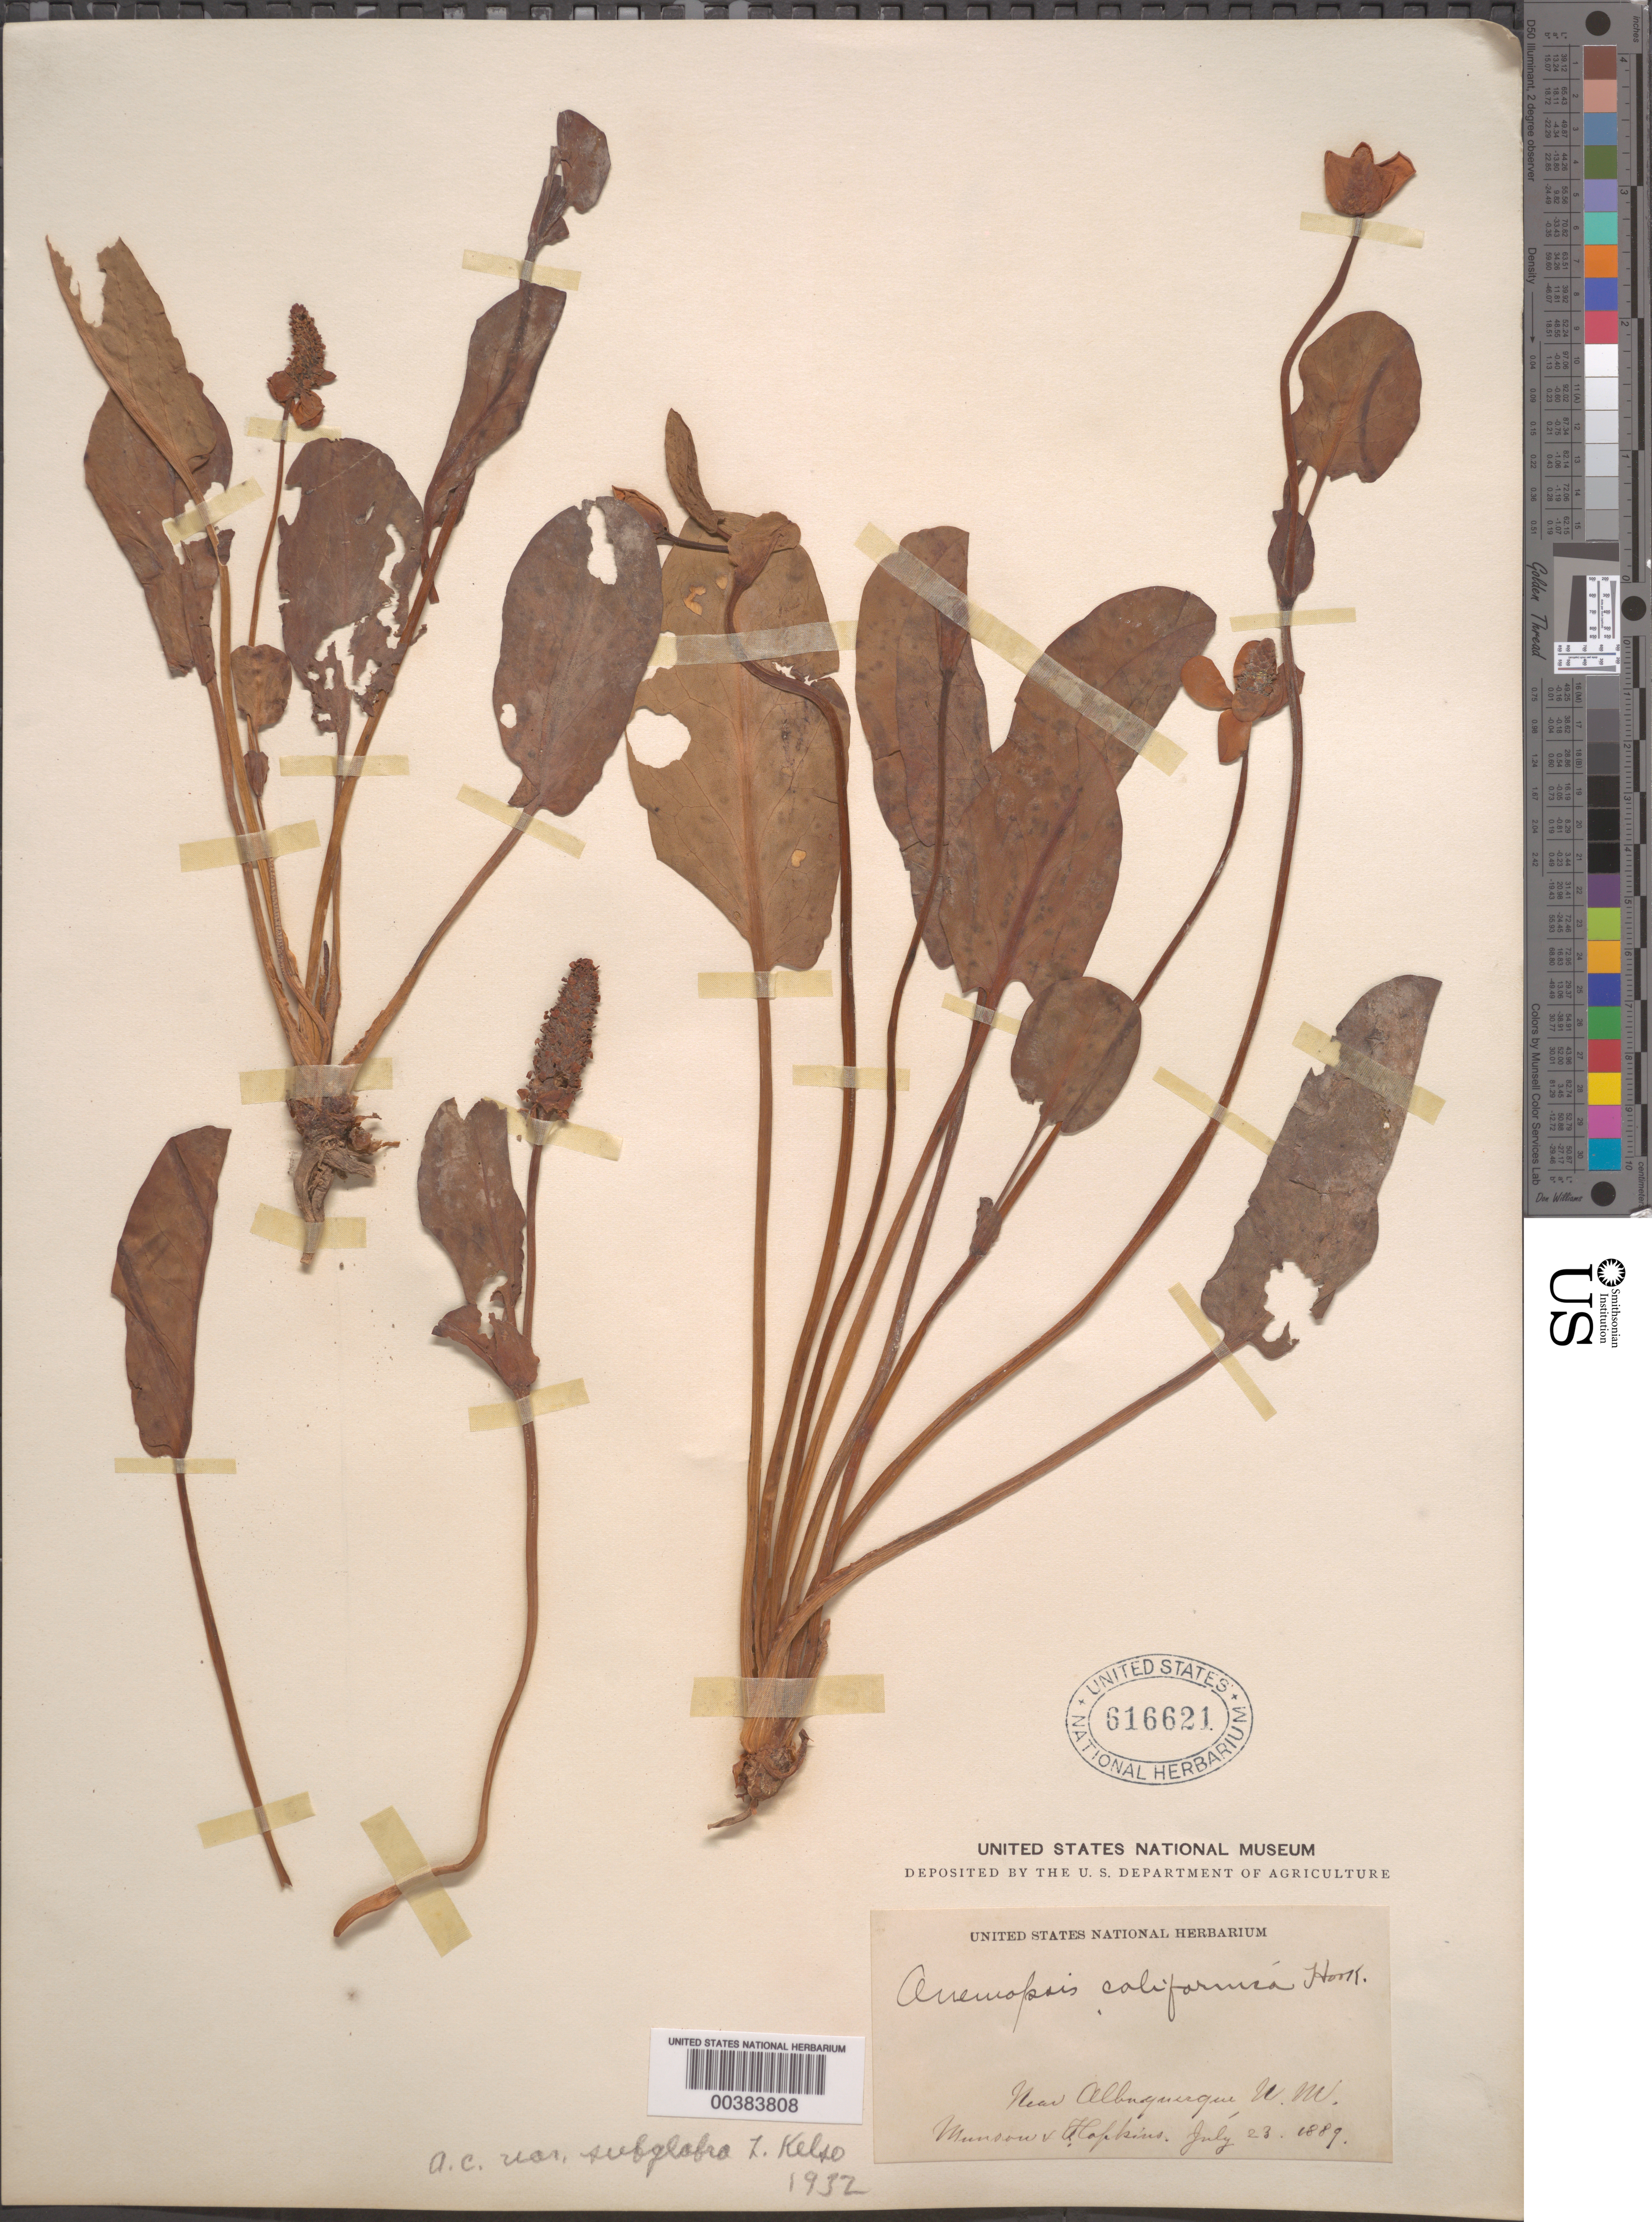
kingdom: Plantae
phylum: Tracheophyta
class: Magnoliopsida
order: Piperales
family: Saururaceae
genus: Anemopsis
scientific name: Anemopsis californica var. subglabra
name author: Kelso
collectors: M. Hopkins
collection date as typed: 23 Jul 1889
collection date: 1889-07-23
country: United States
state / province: New Mexico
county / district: Bernalillo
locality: Near albuquerque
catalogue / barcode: US 616621